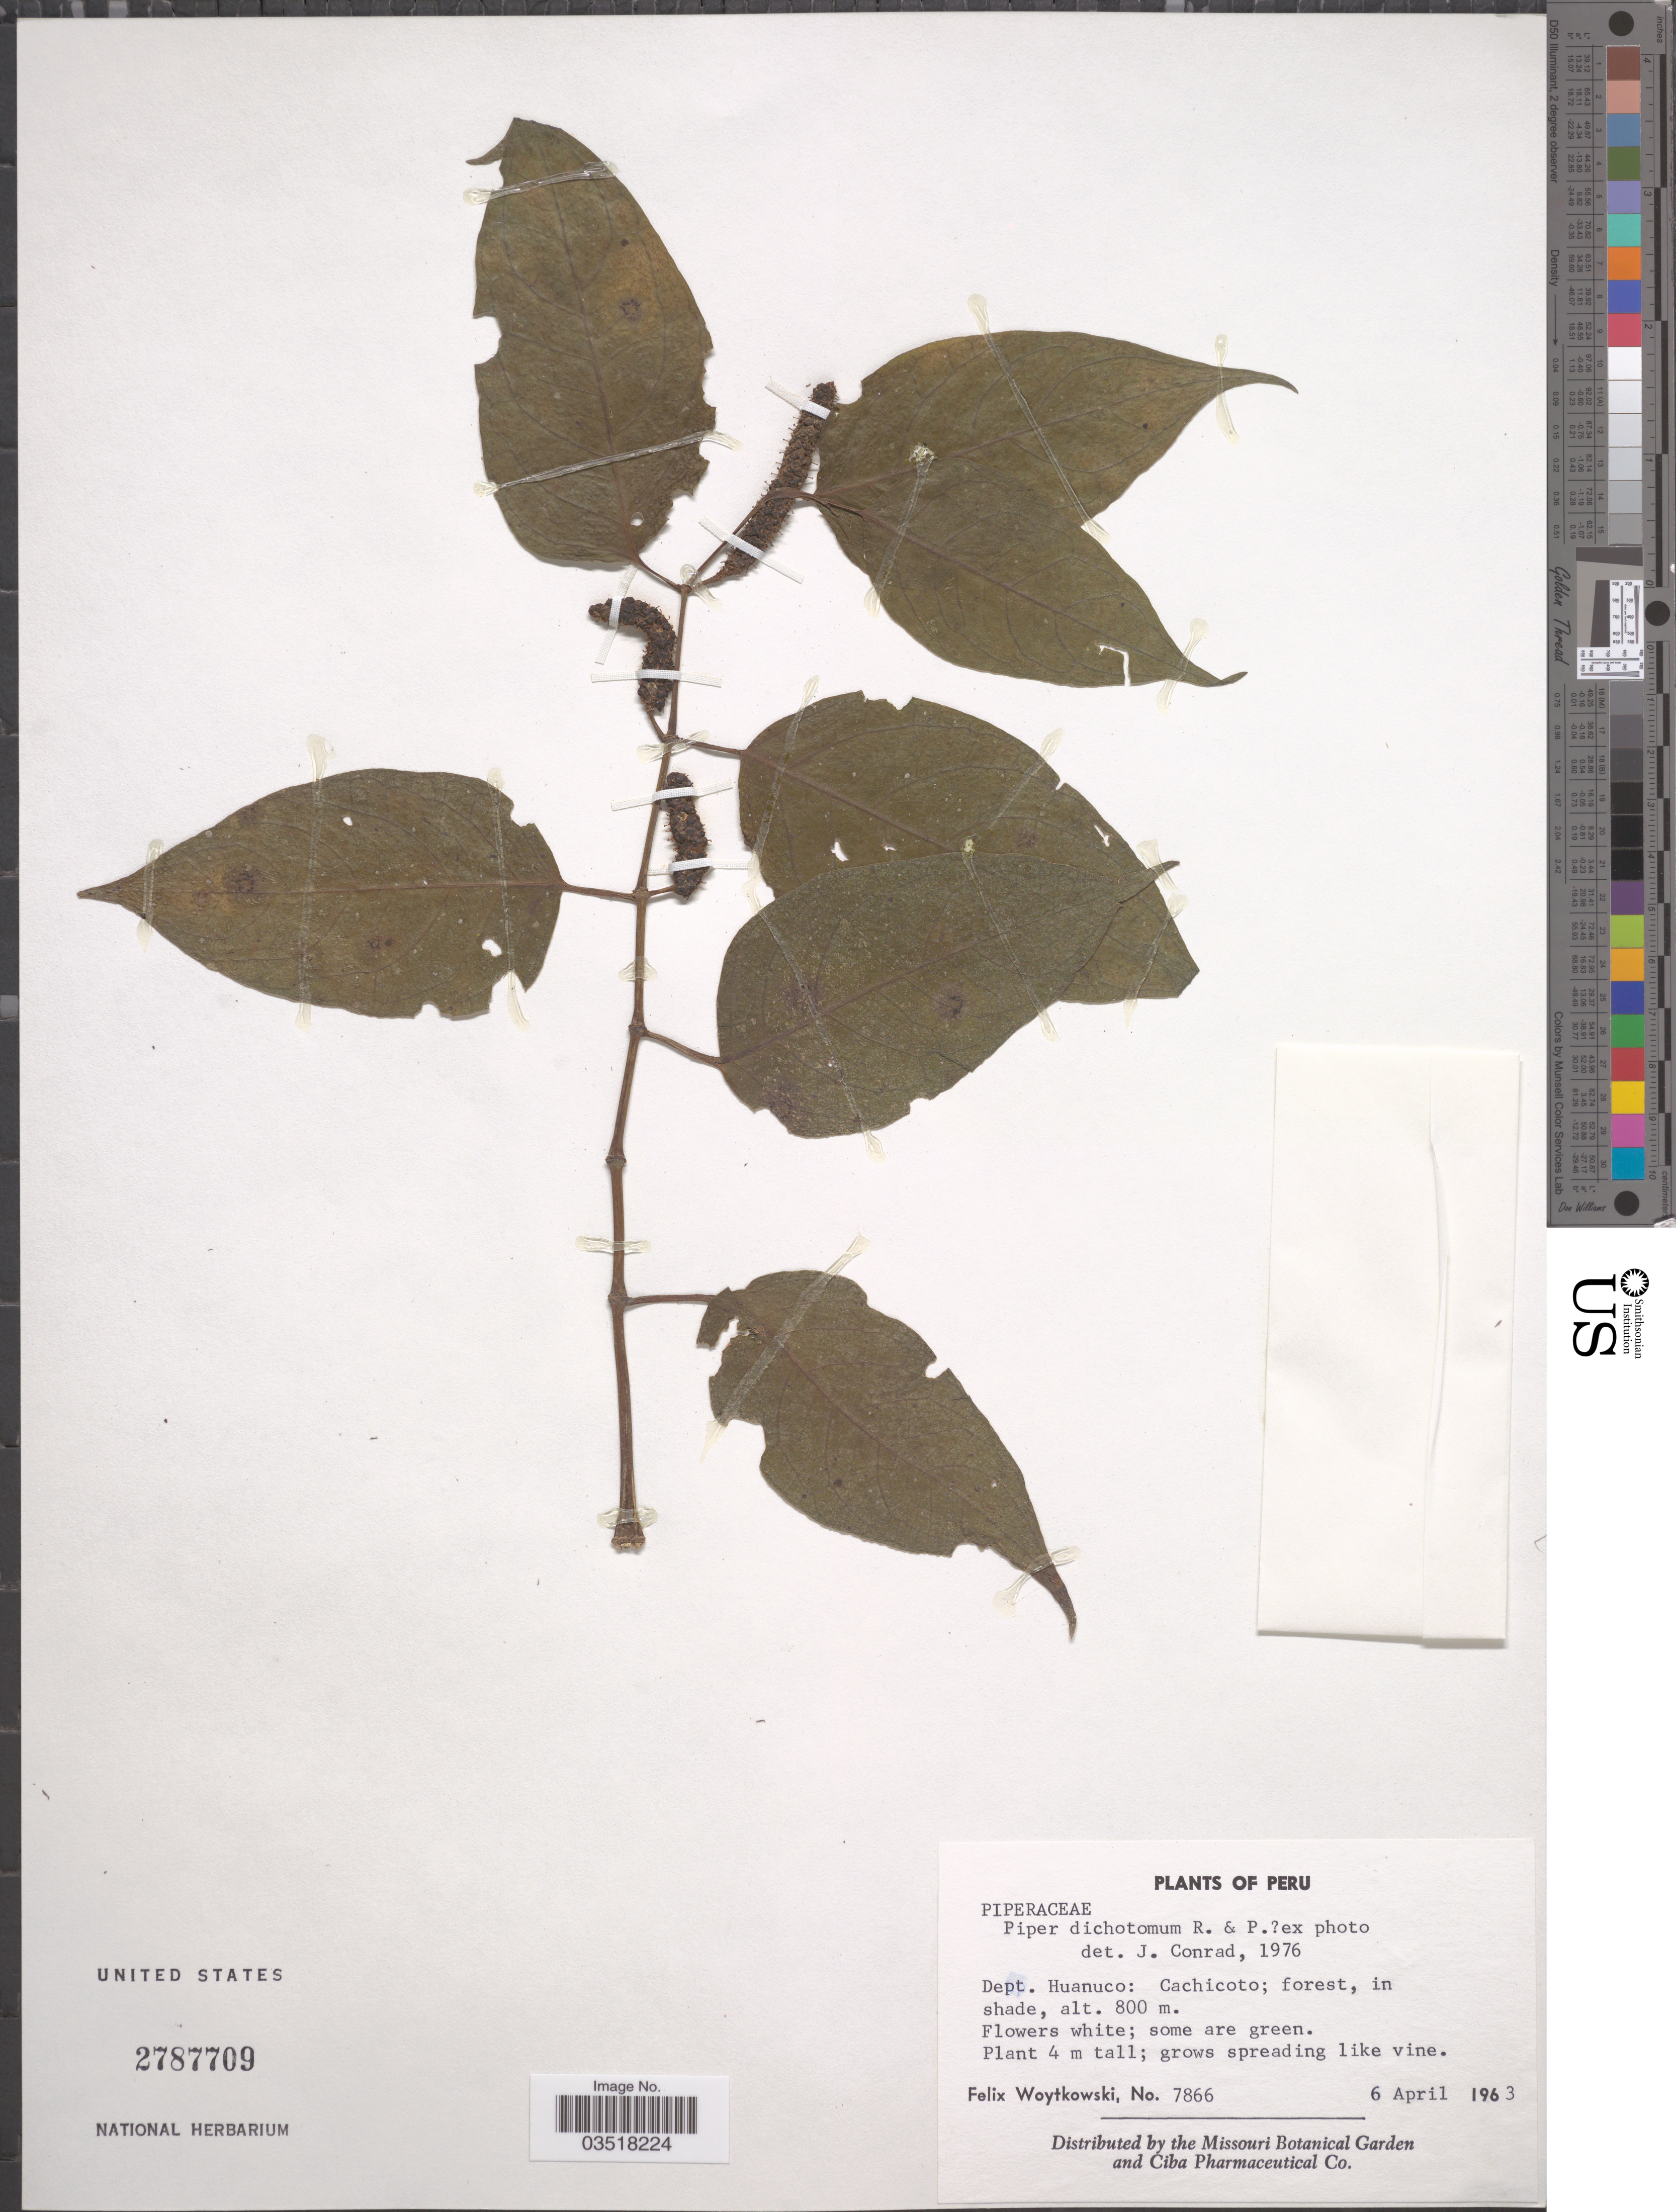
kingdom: Plantae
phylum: Tracheophyta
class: Magnoliopsida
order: Piperales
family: Piperaceae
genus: Piper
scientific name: Piper dichotomum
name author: Ruiz & Pav.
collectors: F. Woytkowski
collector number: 7866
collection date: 1963-04-06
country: Peru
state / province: Huánuco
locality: Dept. Huanuco: Cachicoto.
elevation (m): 800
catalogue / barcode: US 2787709